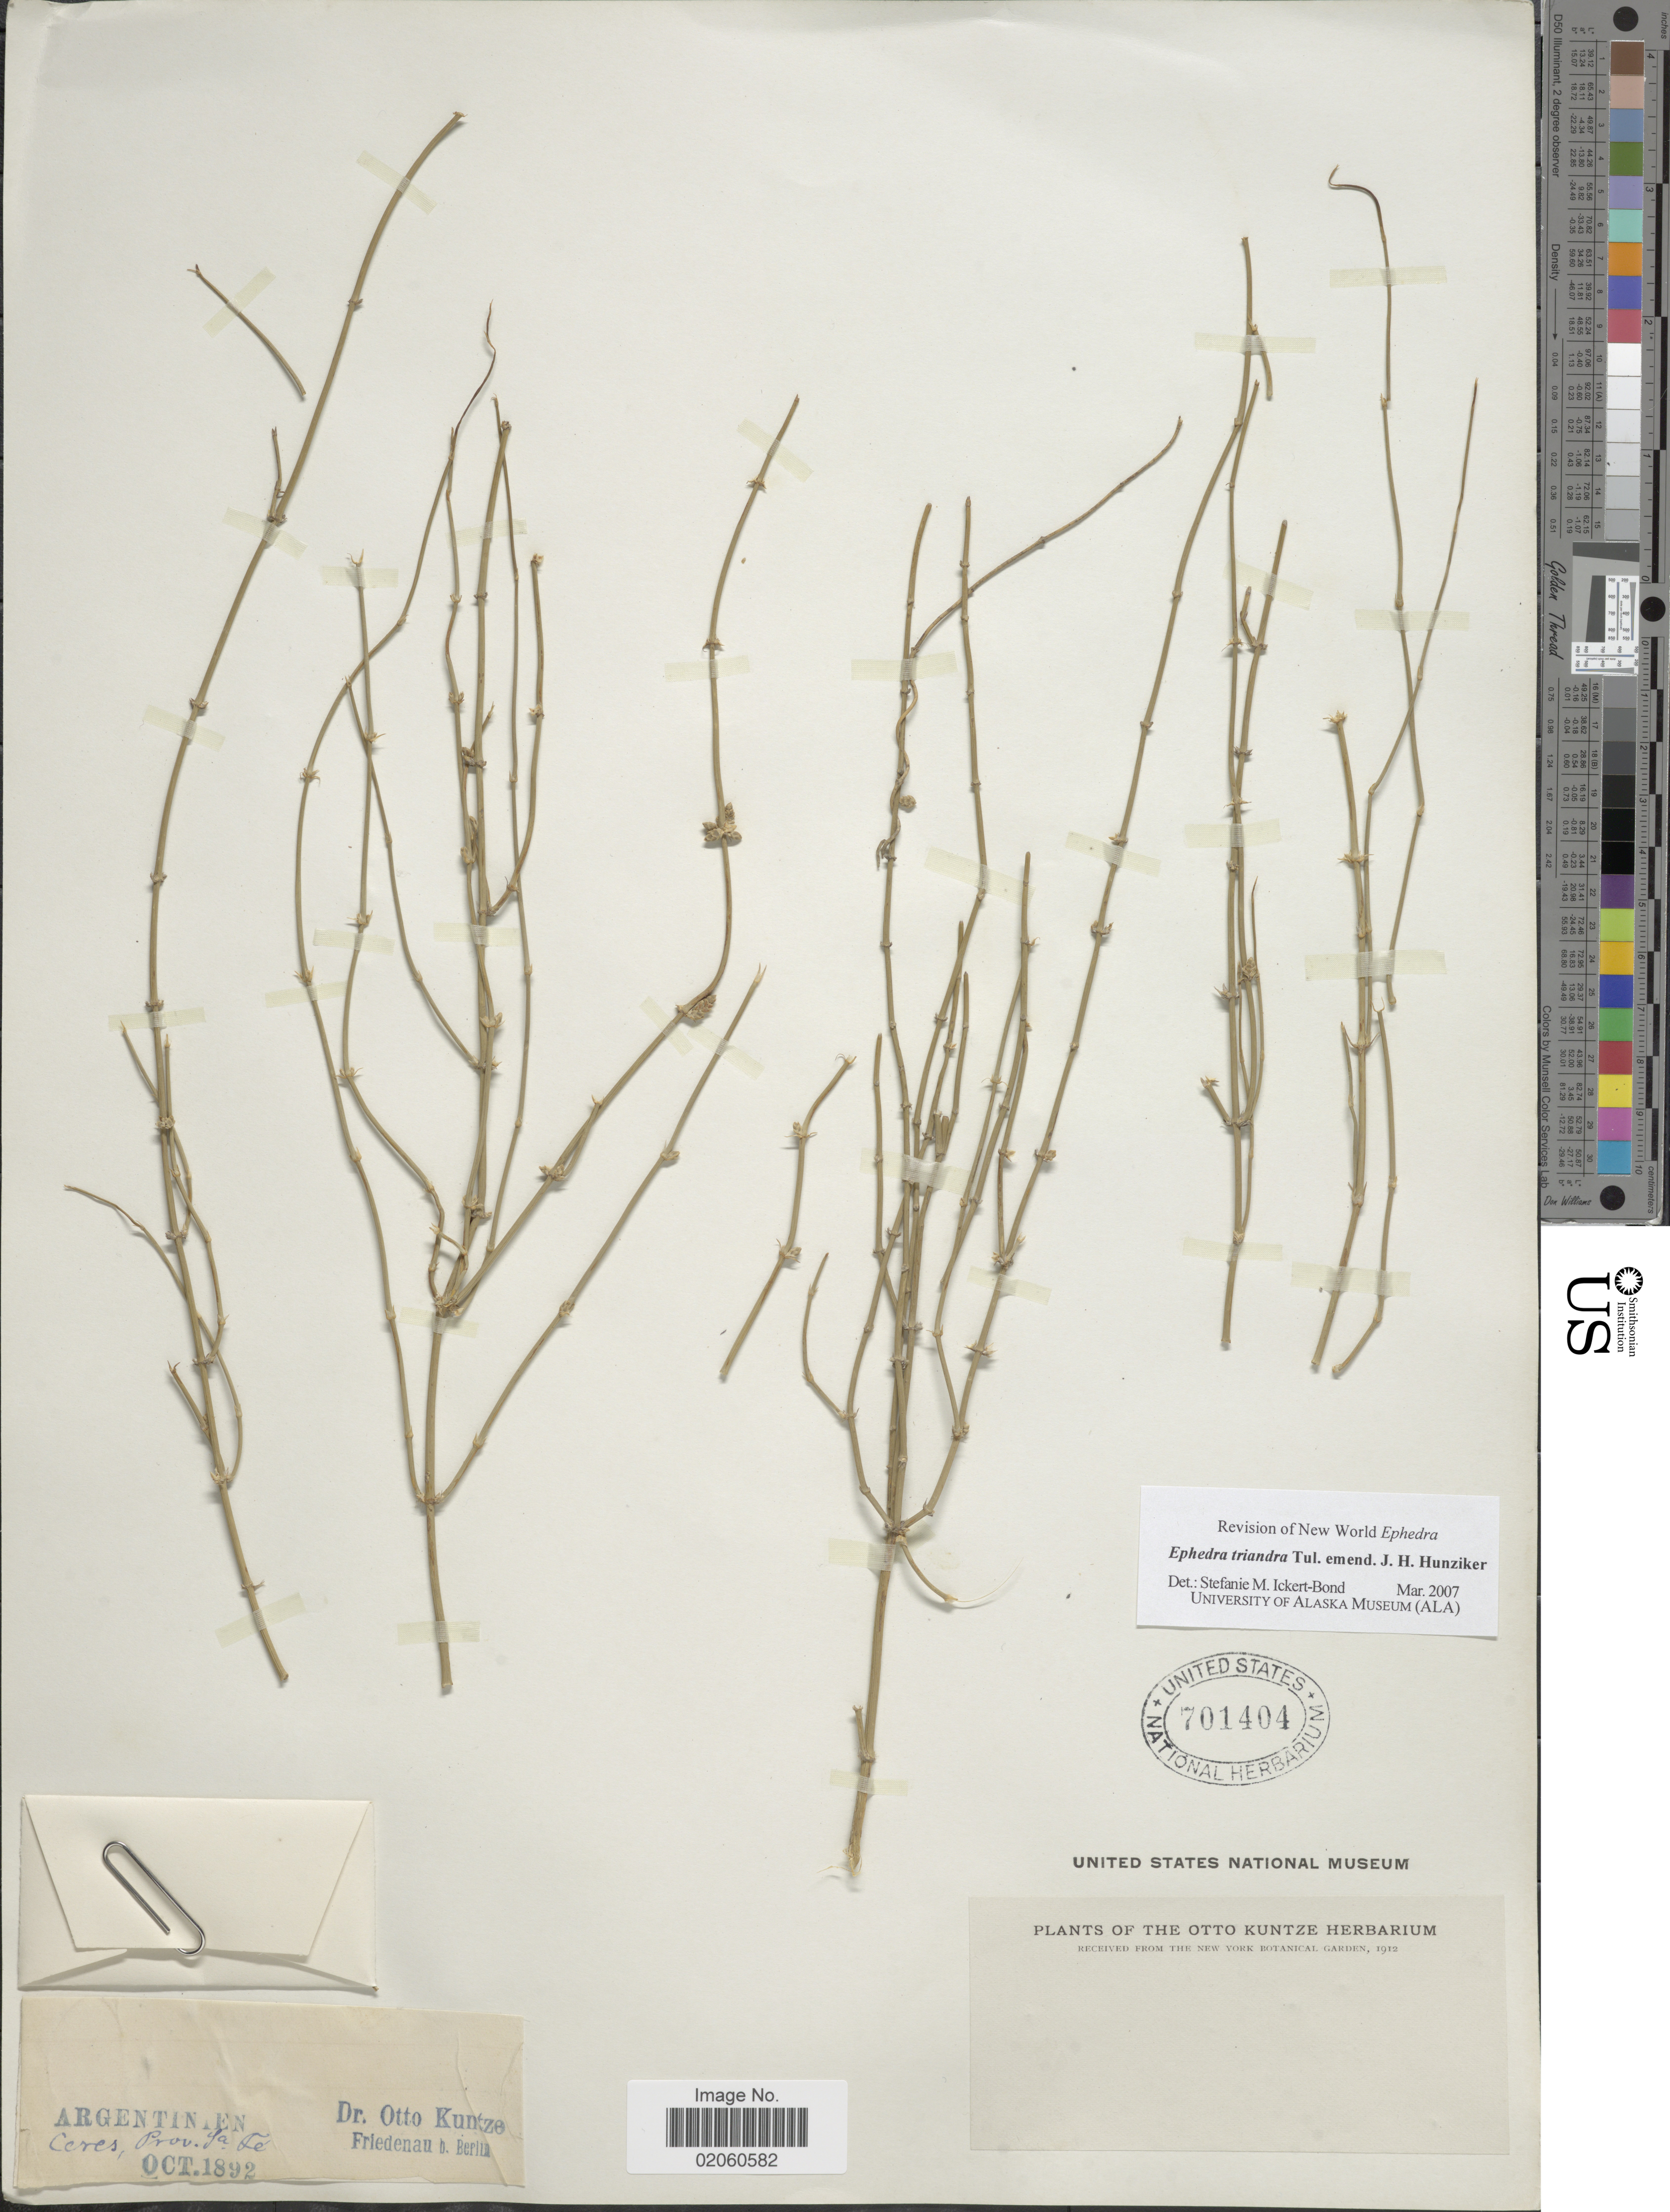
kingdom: Plantae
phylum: Tracheophyta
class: Gnetopsida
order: Ephedrales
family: Ephedraceae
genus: Ephedra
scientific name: Ephedra triandra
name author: Tul.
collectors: C.E.O. Kuntze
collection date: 1892-10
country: Argentina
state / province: Santa Fe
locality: Ceres.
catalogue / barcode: US 701404